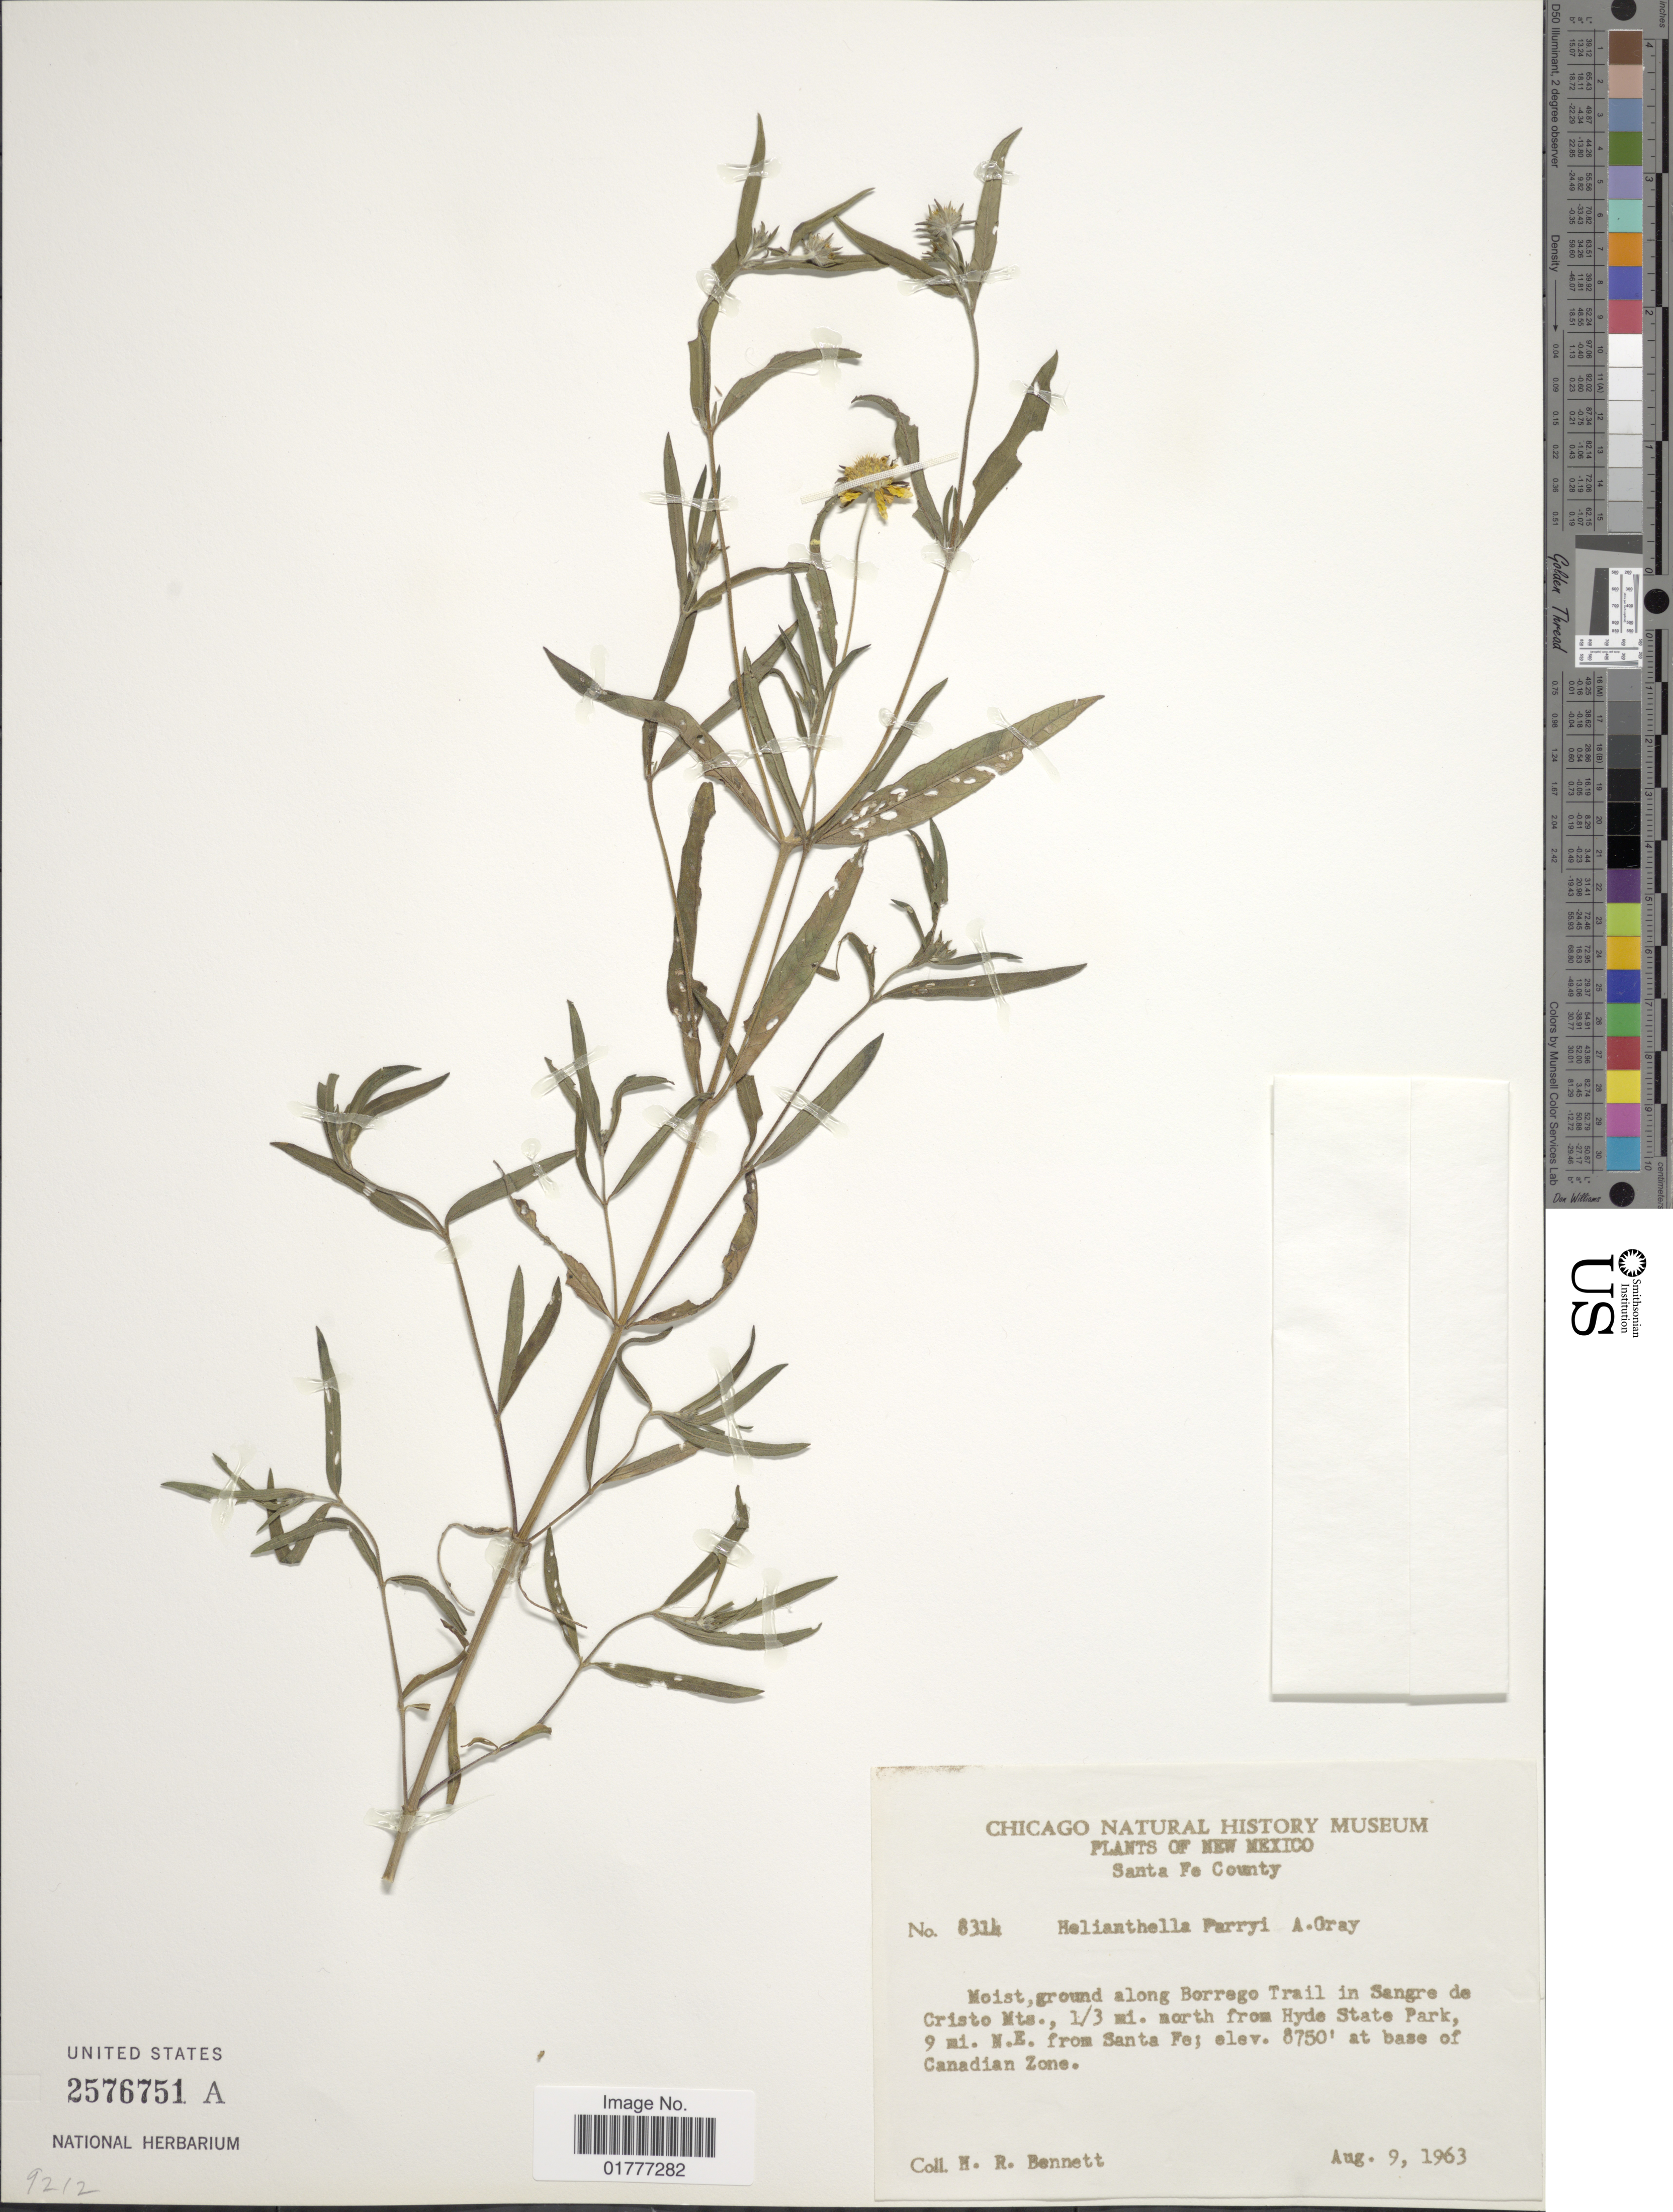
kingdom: Plantae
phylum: Tracheophyta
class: Magnoliopsida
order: Asterales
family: Asteraceae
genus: Helianthella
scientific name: Helianthella parryi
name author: A. Gray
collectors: H. R. Bennett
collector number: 8314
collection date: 1963-08-09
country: United States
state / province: New Mexico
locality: Santa Fe County, along Borrego Trail in Sangre de Cristo Mts., 1/3 mi. north from Hyde State Park, 9 mi. N.E. from Santa Fe., at base of Canadian Zone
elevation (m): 2667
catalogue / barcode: US 2576751A